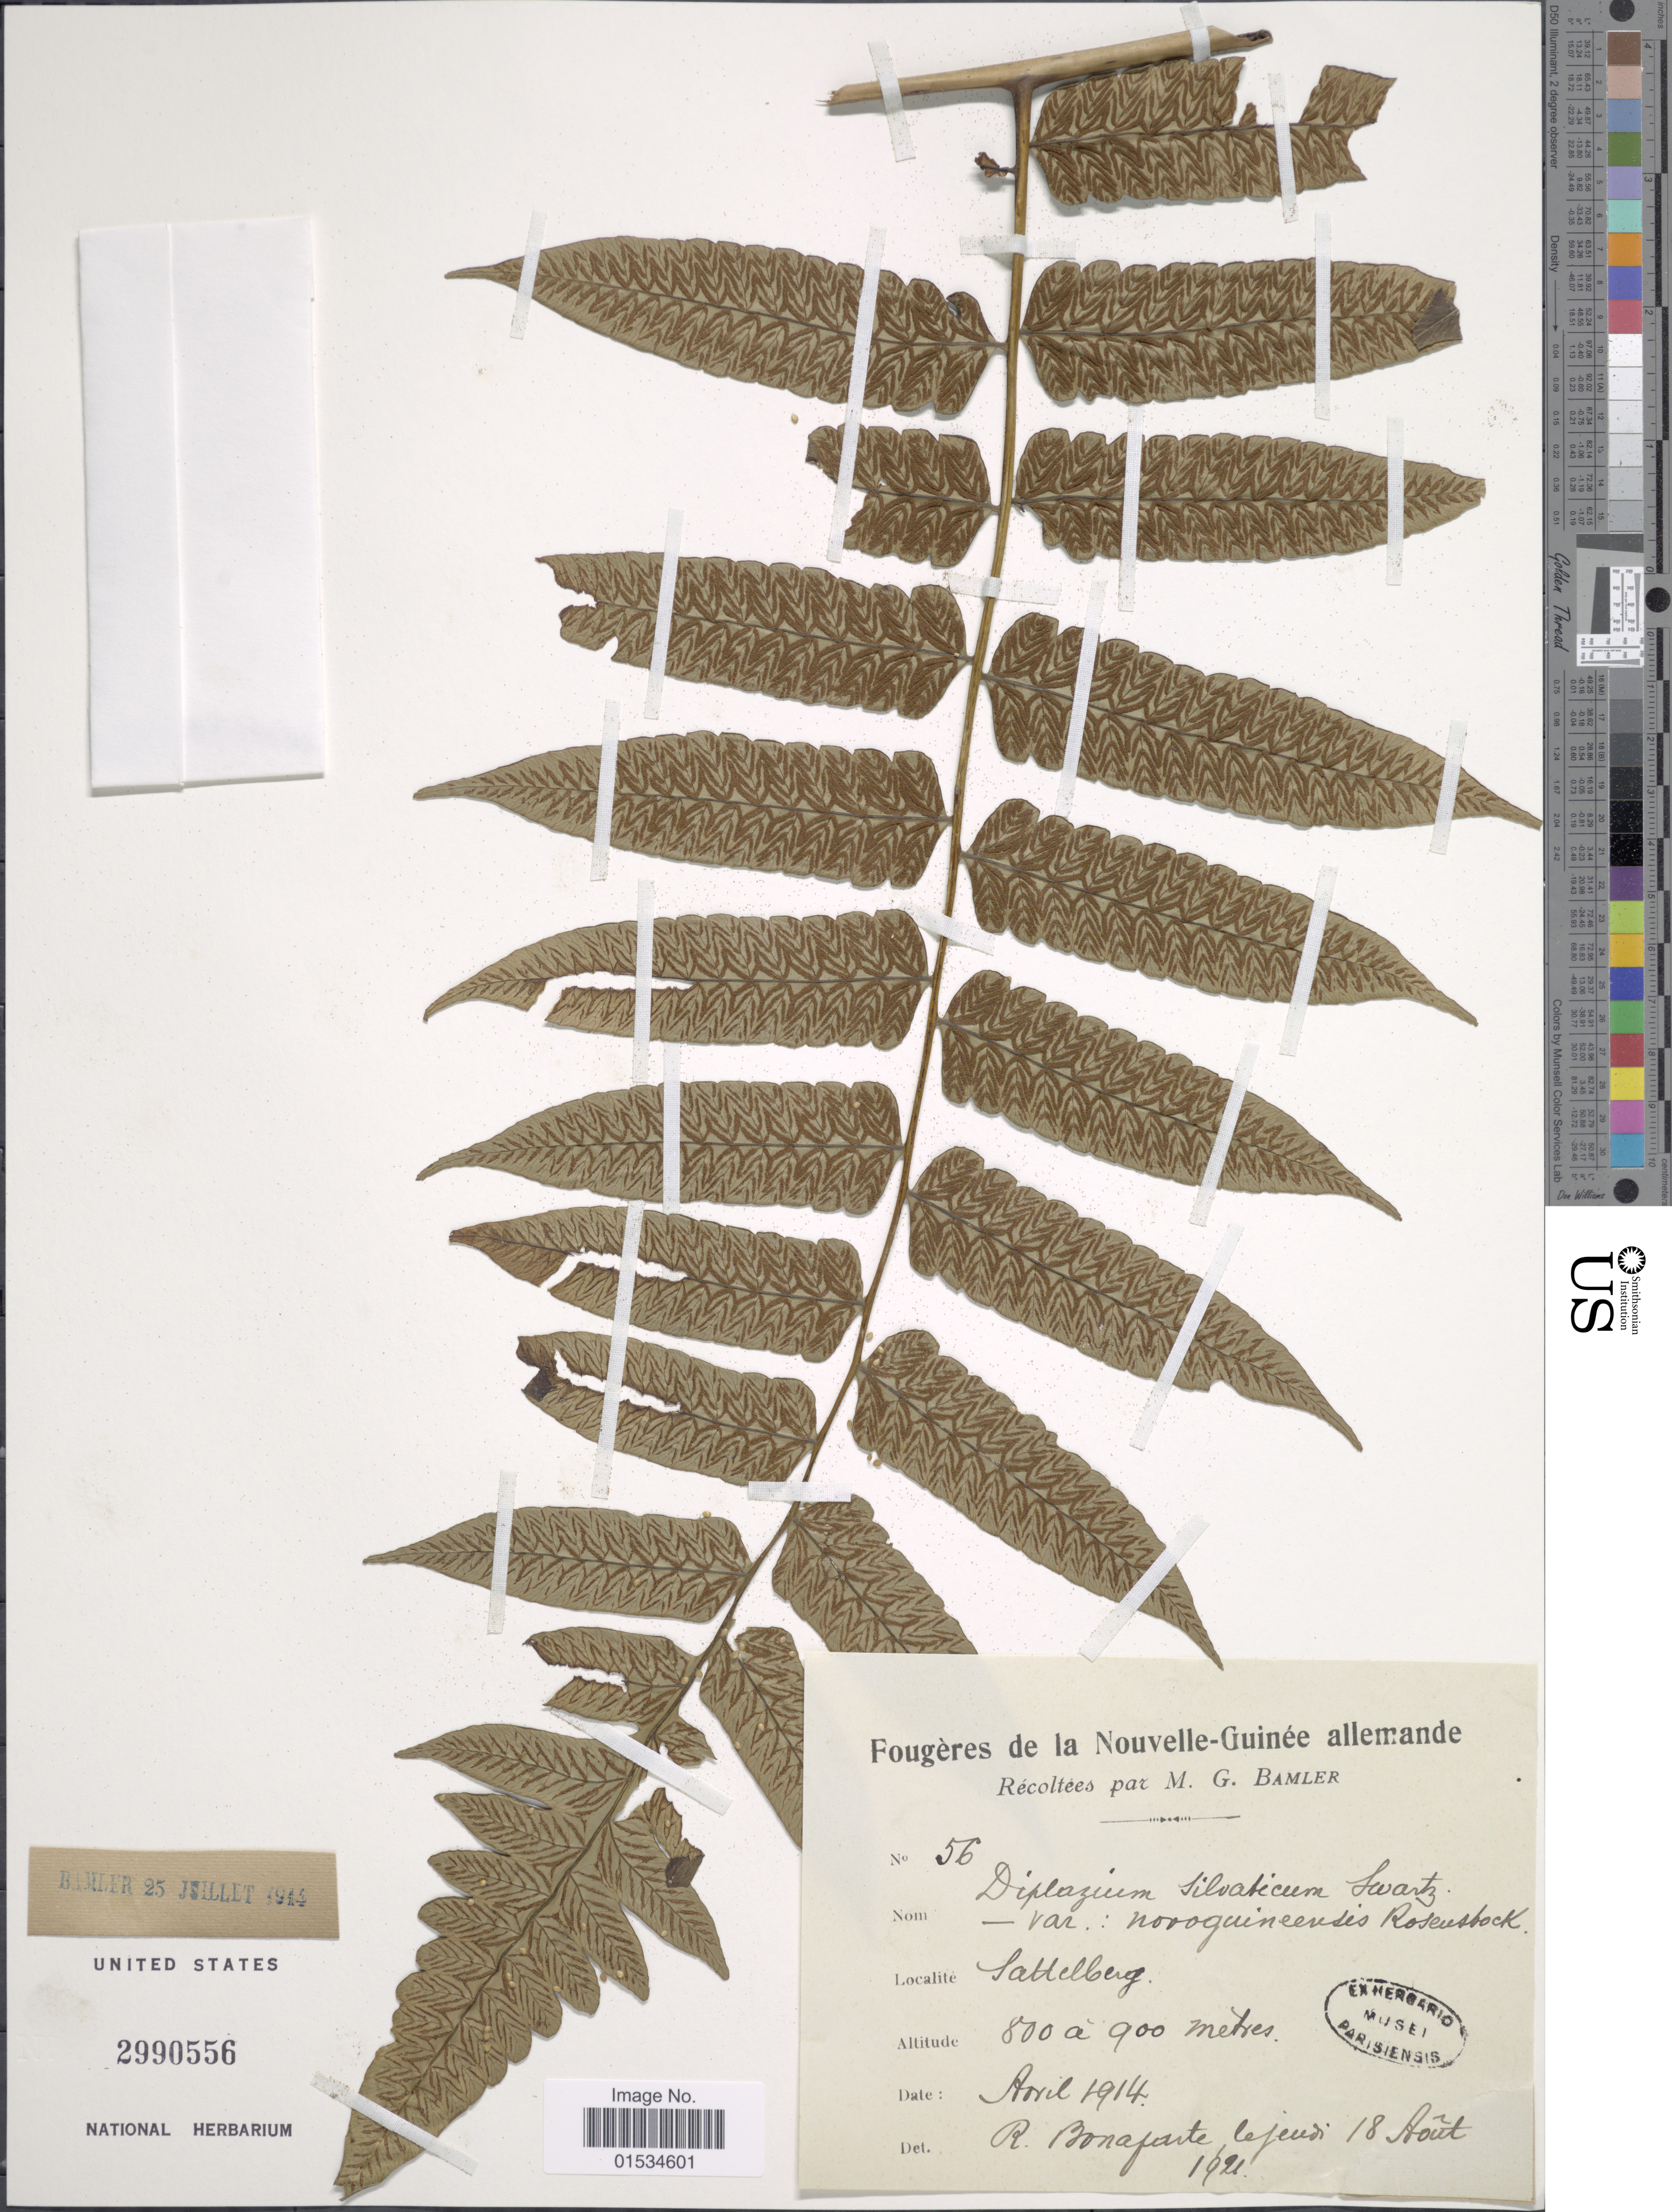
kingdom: Plantae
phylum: Tracheophyta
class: Polypodiopsida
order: Polypodiales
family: Athyriaceae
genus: Diplazium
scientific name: Diplazium accendens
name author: Blume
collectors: M. Bamler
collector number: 56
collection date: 1914-04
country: Papua New Guinea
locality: Sattelberg, New Guinea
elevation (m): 800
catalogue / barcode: US 2990556